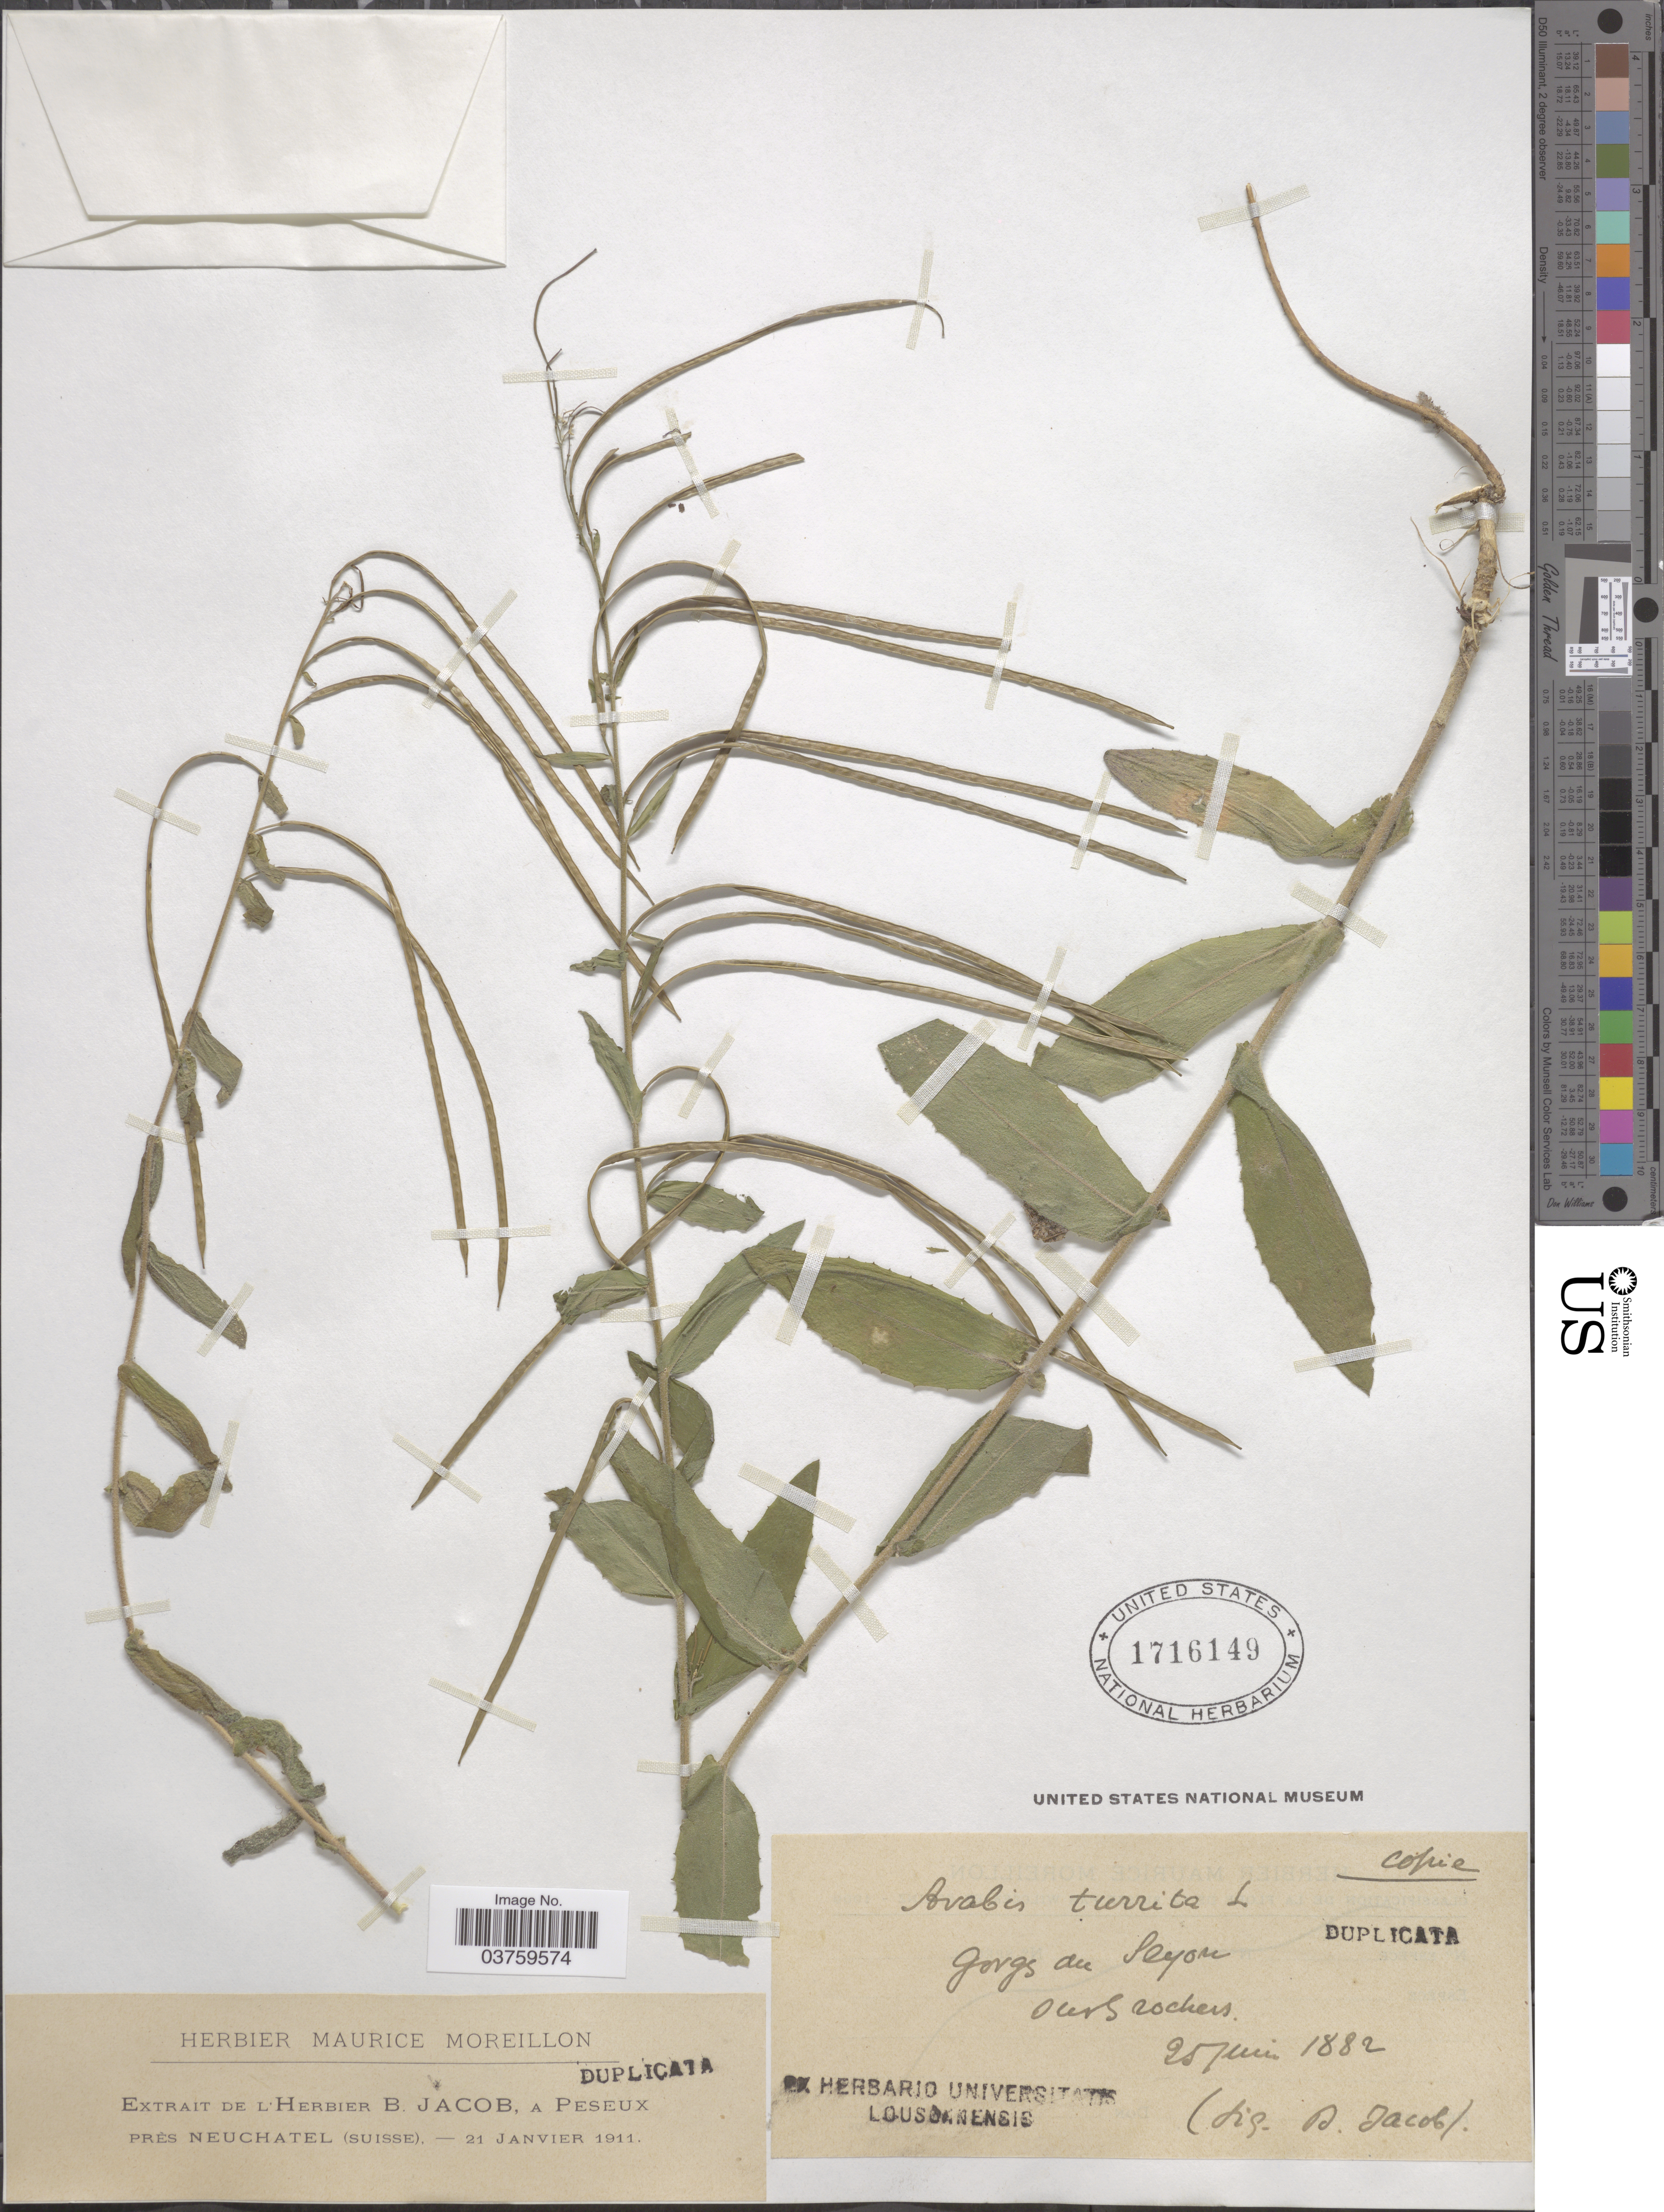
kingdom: Plantae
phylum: Tracheophyta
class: Magnoliopsida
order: Brassicales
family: Brassicaceae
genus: Arabis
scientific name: Arabis turrita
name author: L.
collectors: Jacob, B.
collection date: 1911-01-21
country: Switzerland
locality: A Peseux près Neuchatel (Suisse).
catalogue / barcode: US 1716149